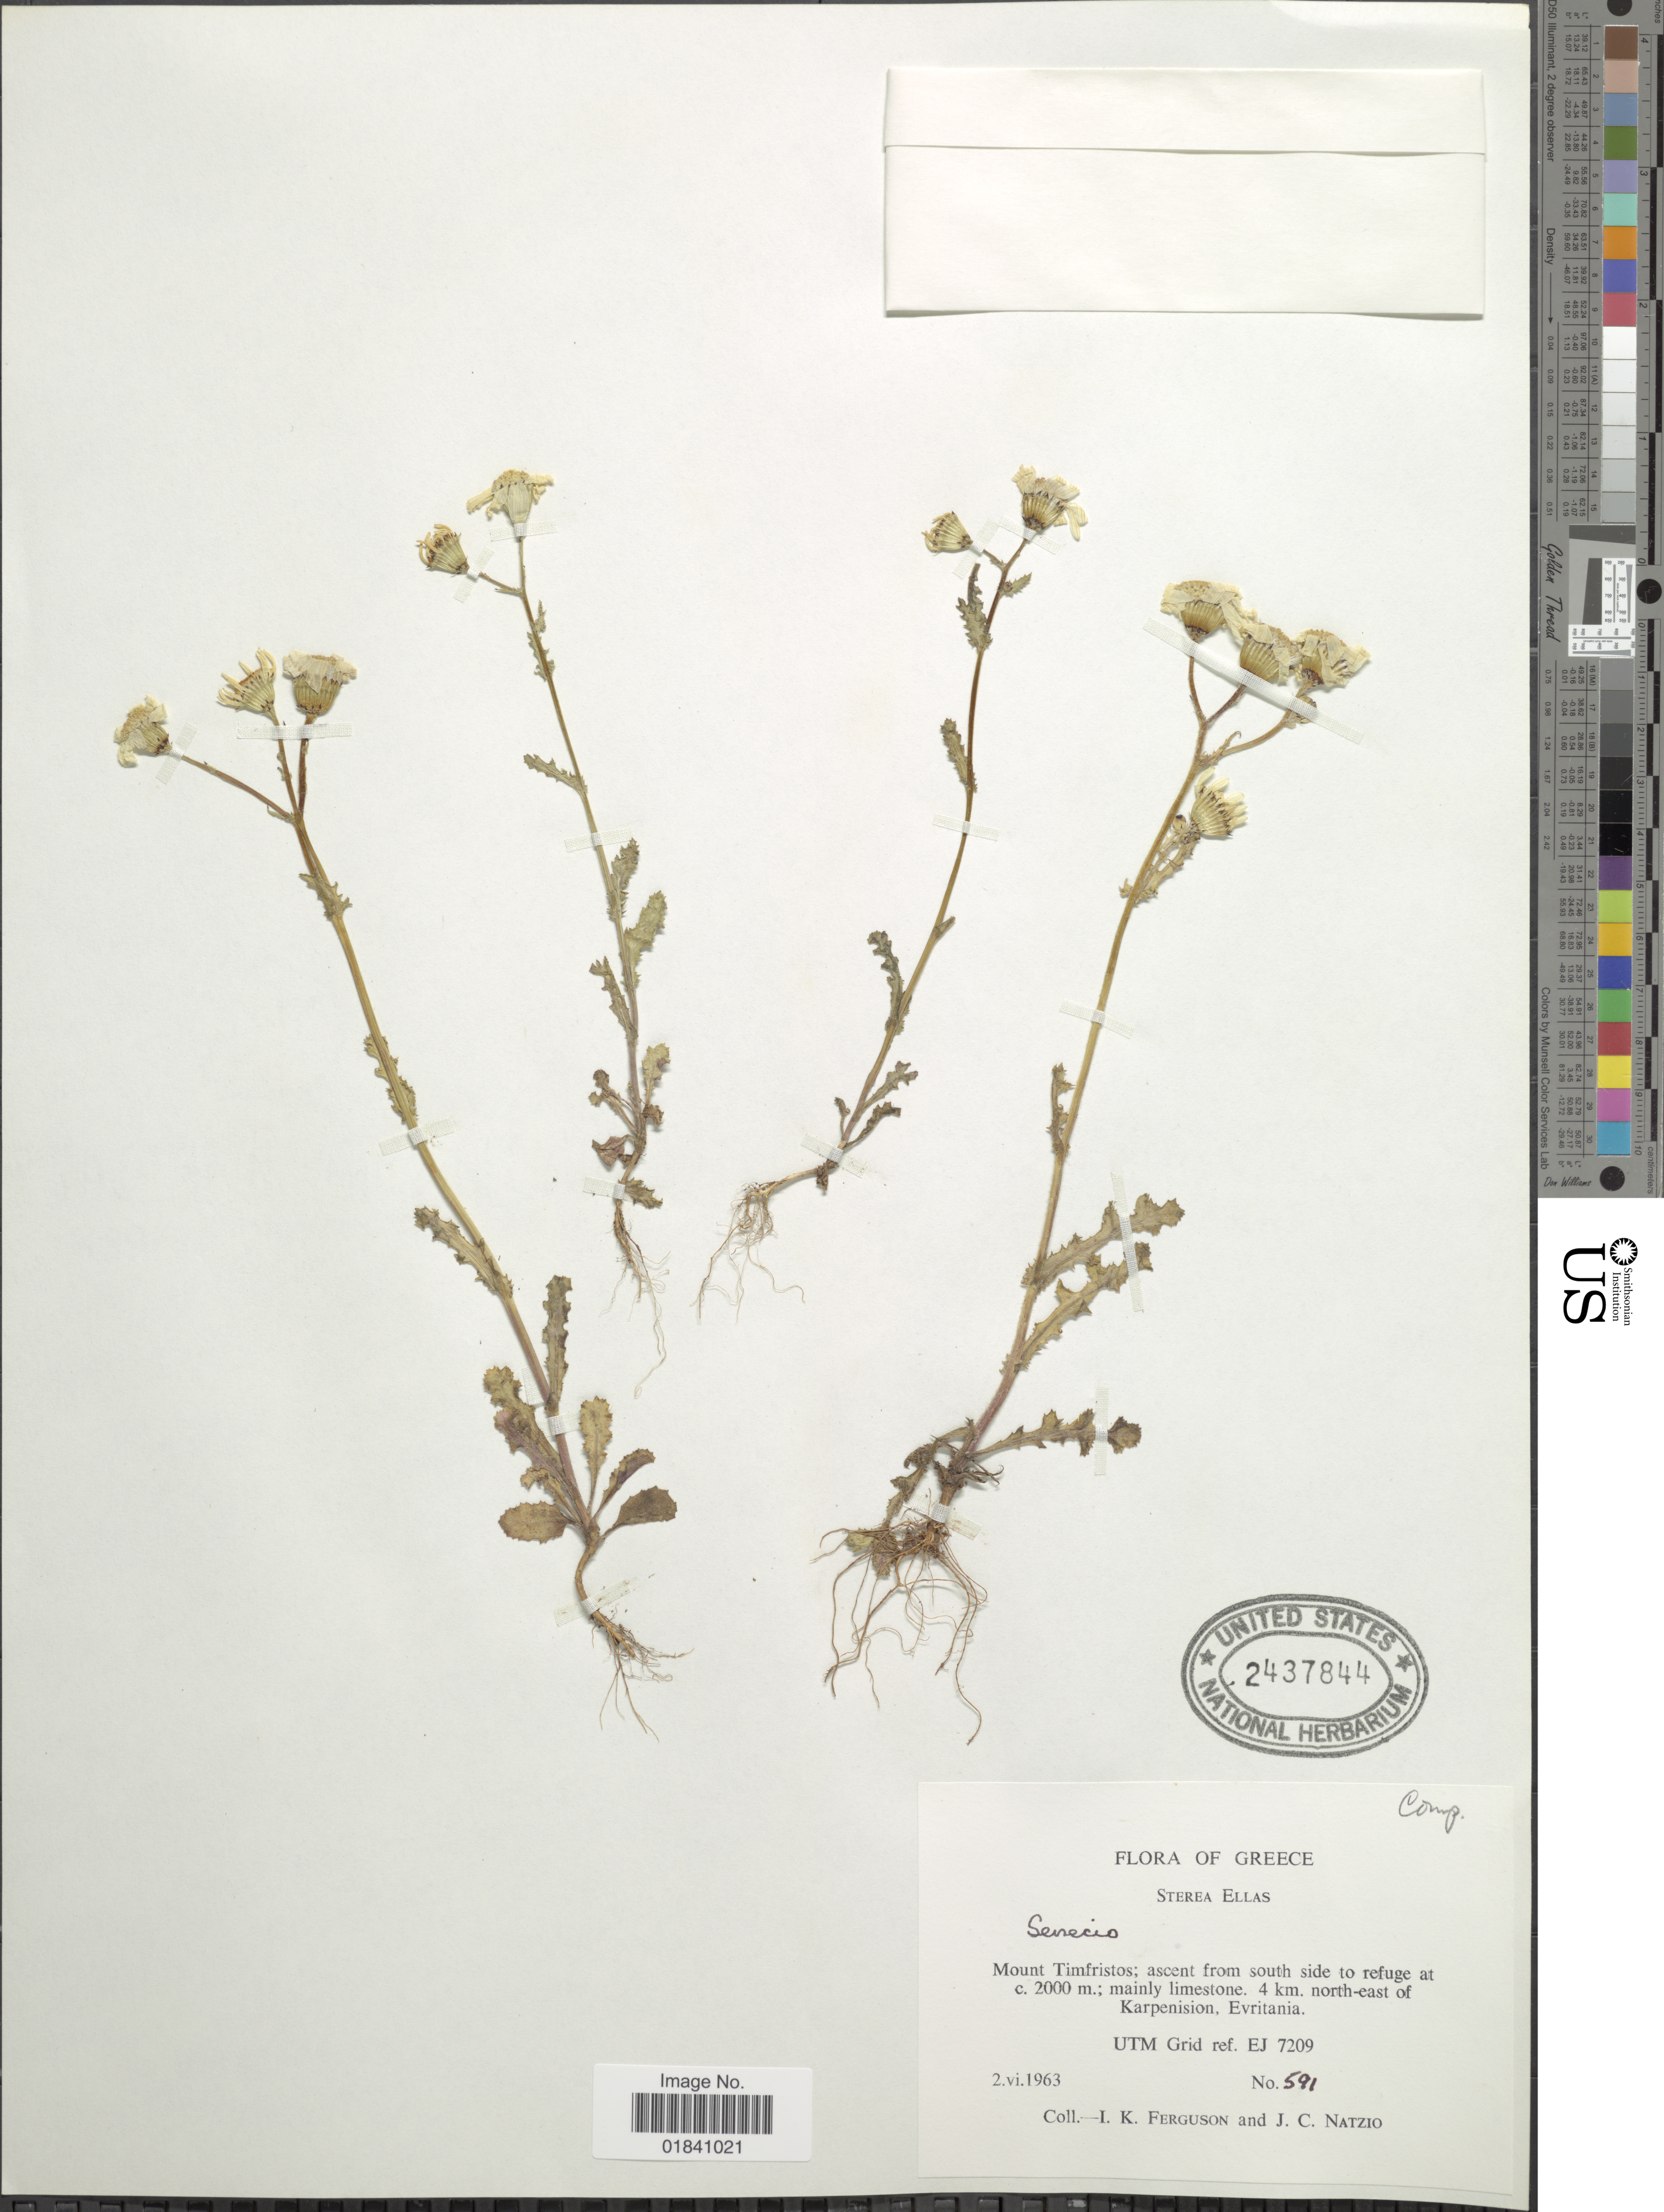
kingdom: Plantae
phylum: Tracheophyta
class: Magnoliopsida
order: Asterales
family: Asteraceae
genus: Senecio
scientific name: Senecio sp.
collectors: I. K. Ferguson & J. Natzio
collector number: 591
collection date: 1963-06-02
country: Greece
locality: Sterea Ellas. Mount Timfristos; ascent from south side to refuge. 4 km. north-east of Karpenision, Evritania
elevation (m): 2000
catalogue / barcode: US 2437844